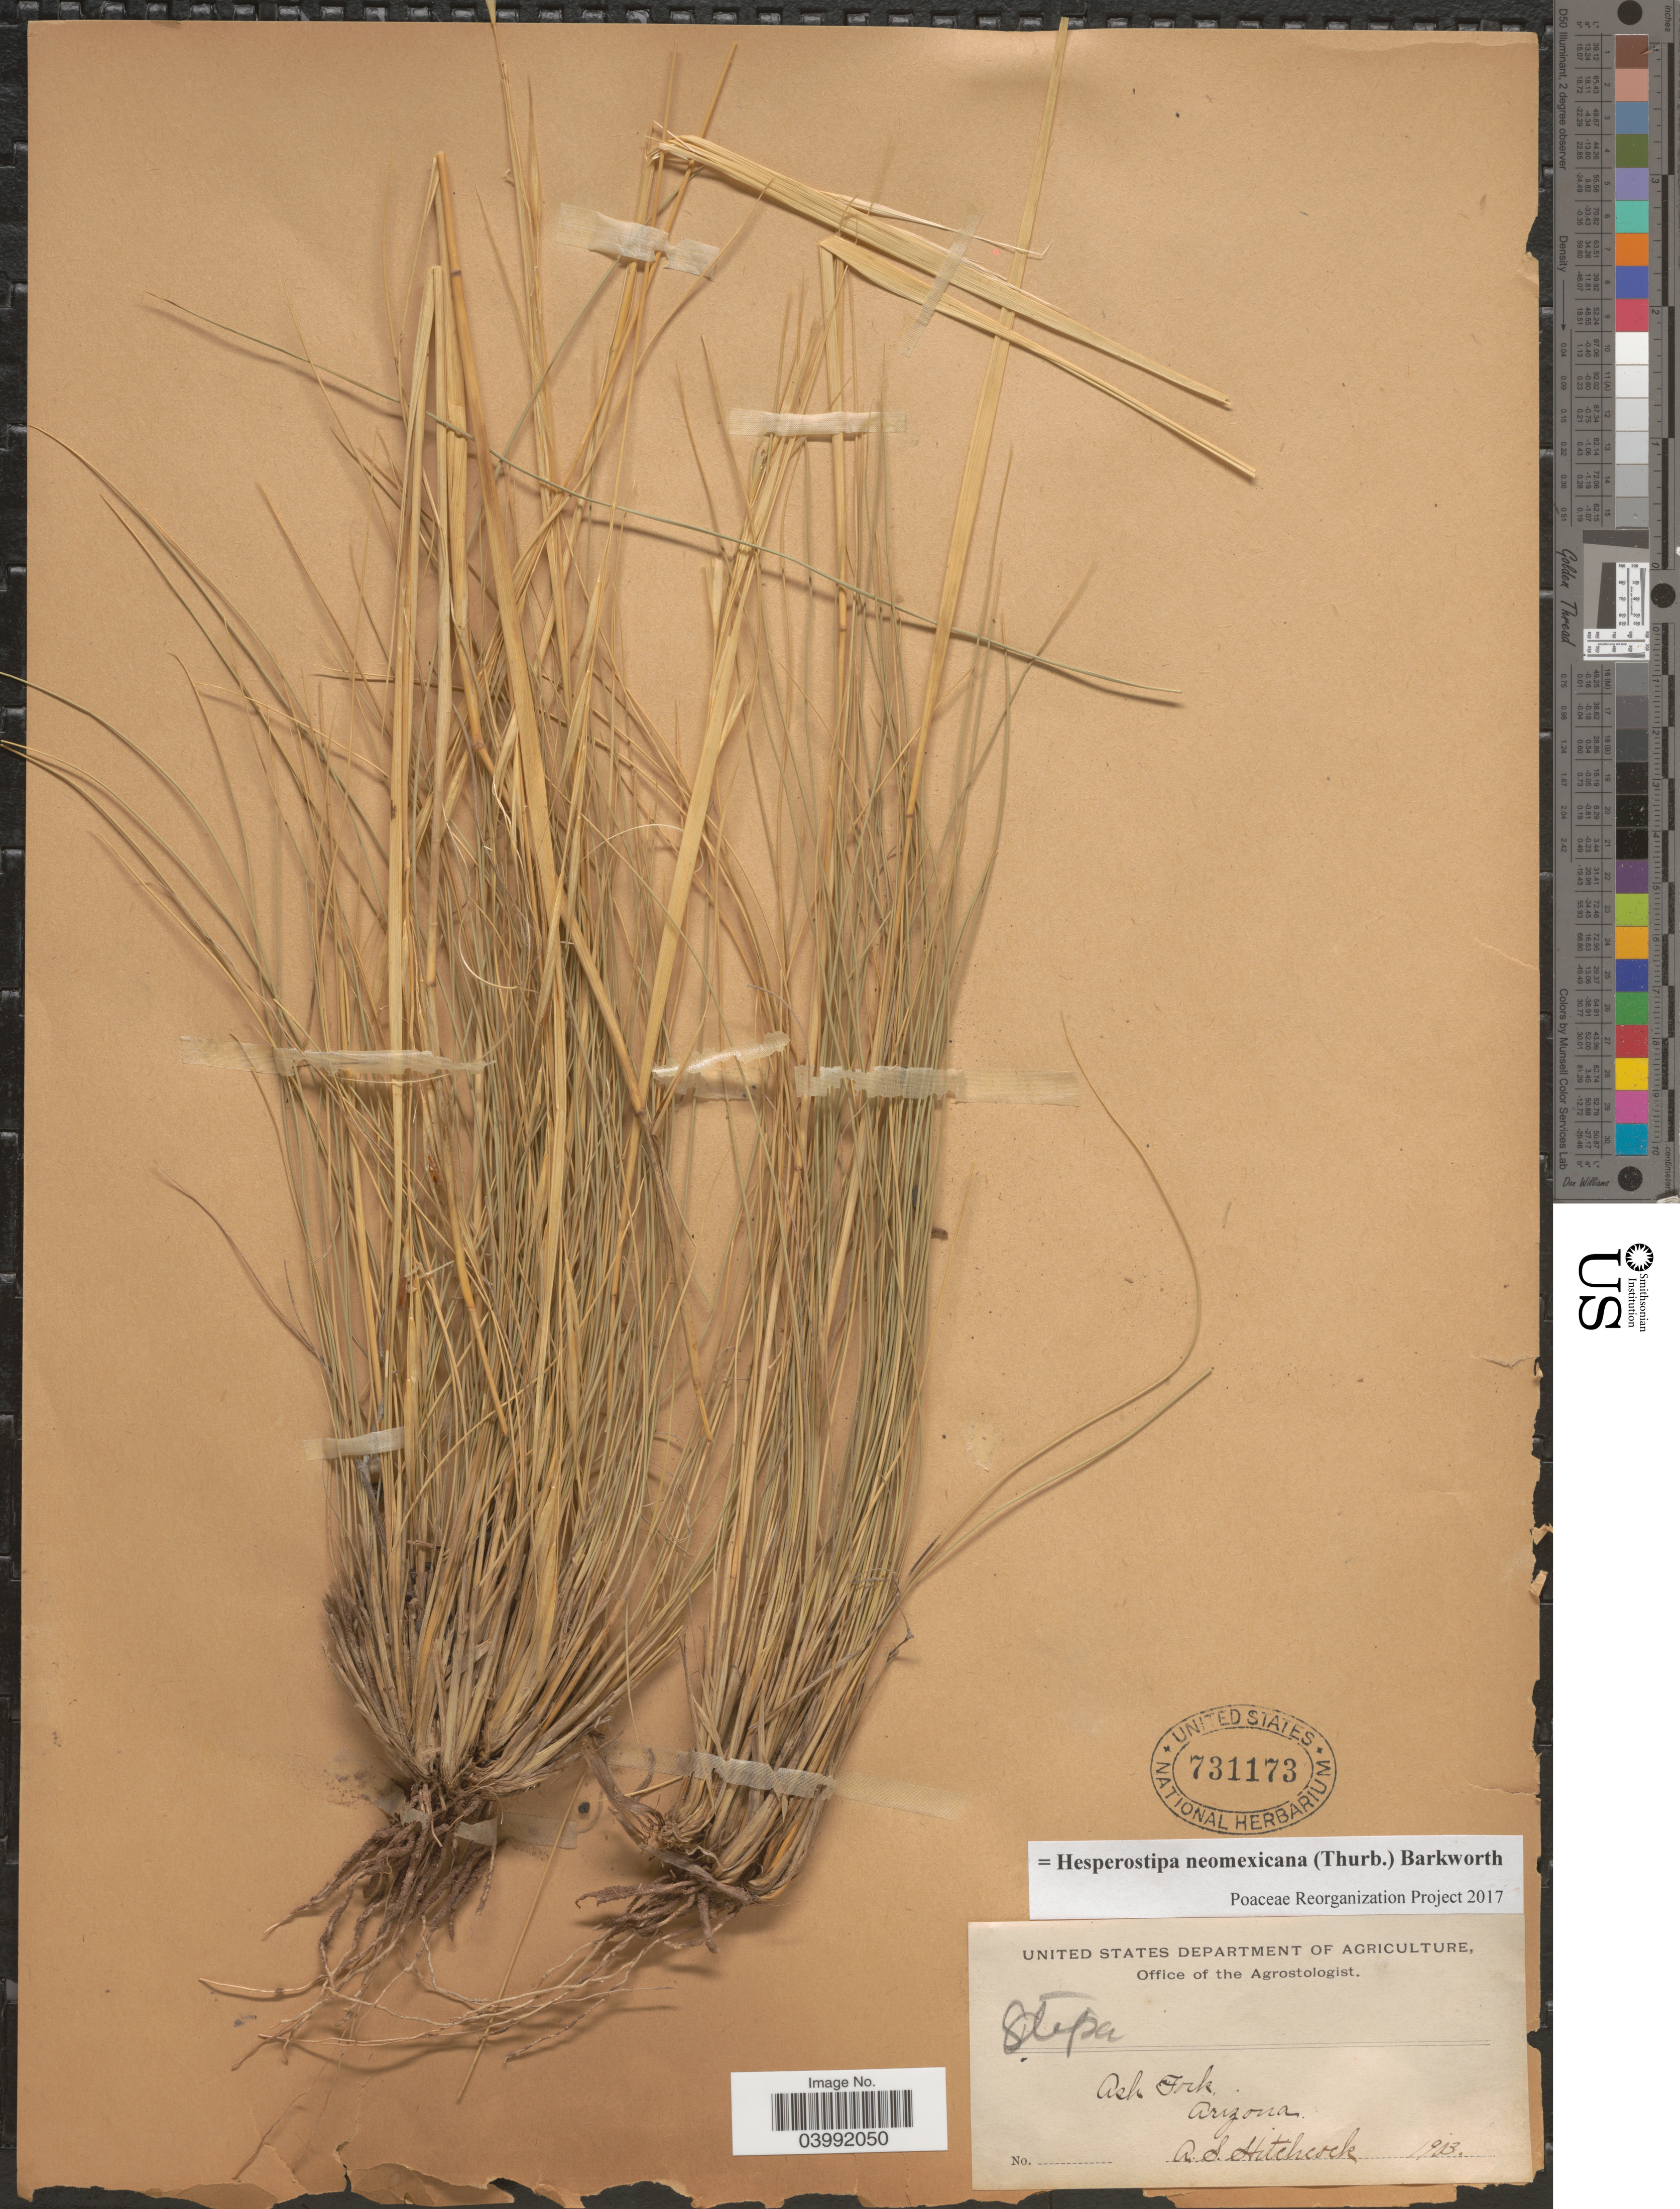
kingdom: Plantae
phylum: Tracheophyta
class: Liliopsida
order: Poales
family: Poaceae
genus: Hesperostipa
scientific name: Hesperostipa neomexicana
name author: (Thurb.) Barkworth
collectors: A. S. Hitchcock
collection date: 1903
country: United States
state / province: Arizona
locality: Ash Fork.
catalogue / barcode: US 731173